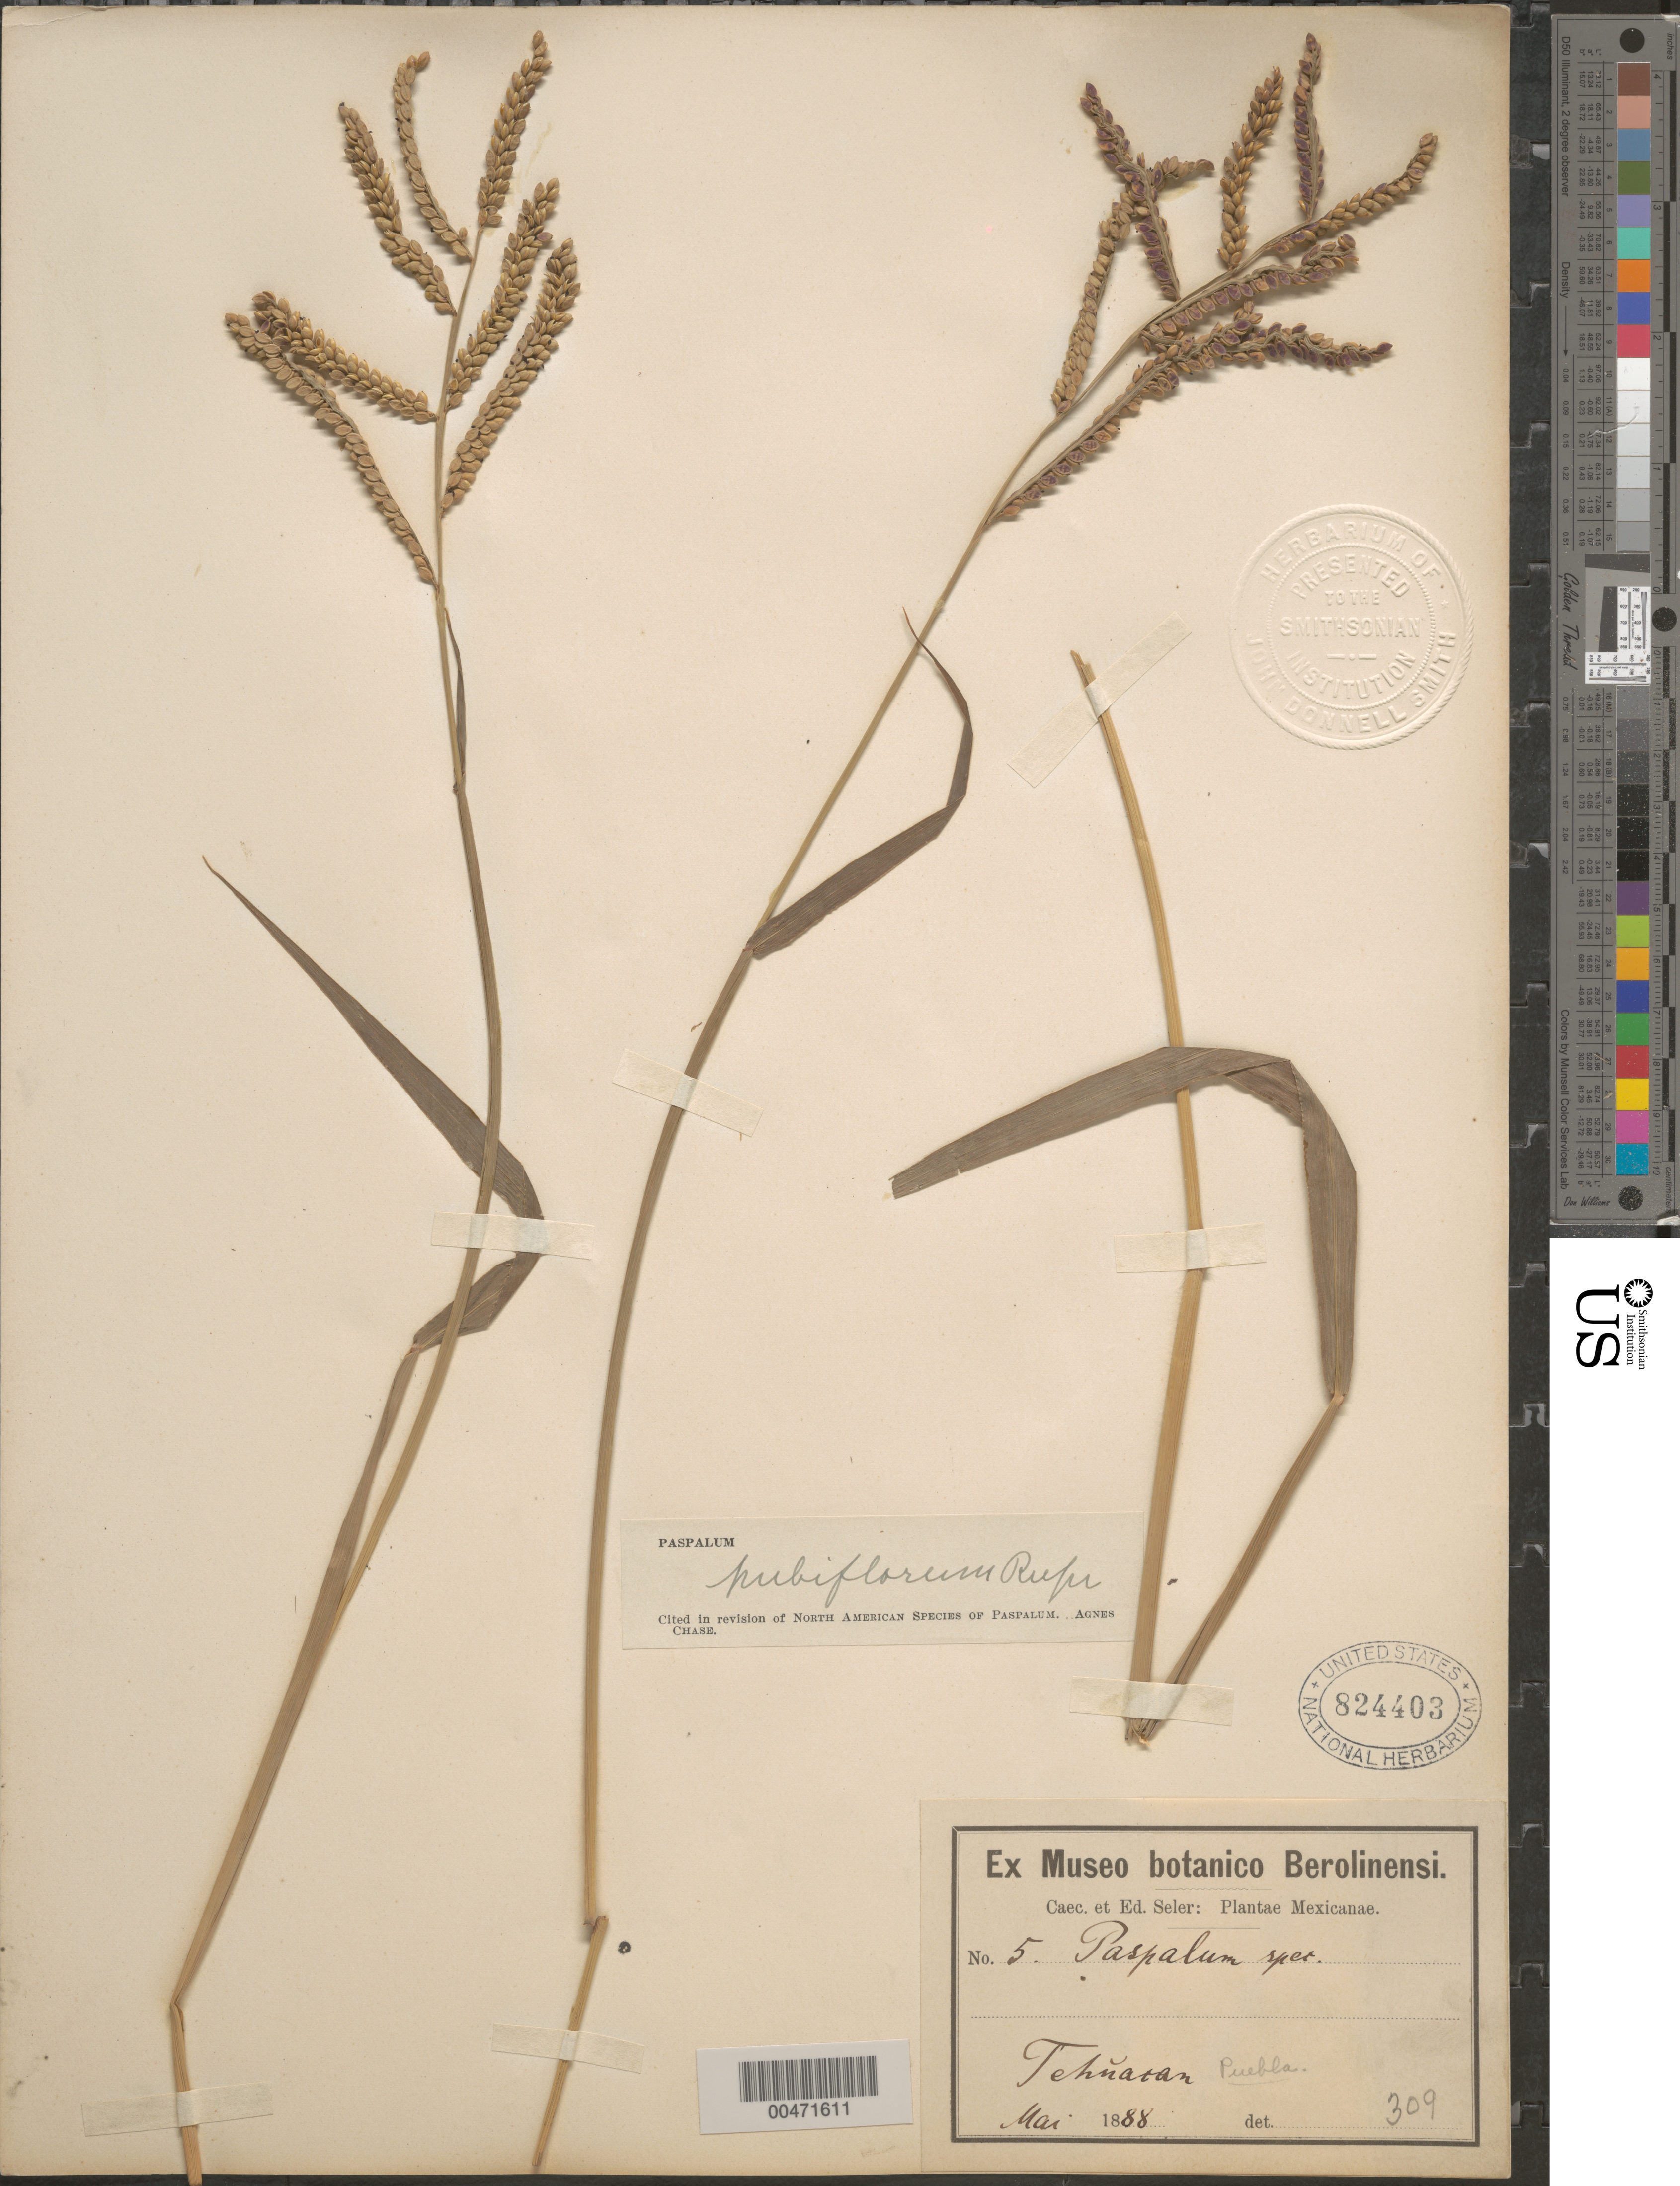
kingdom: Plantae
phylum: Tracheophyta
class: Liliopsida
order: Poales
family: Poaceae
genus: Paspalum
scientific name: Paspalum pubiflorum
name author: Rupr. ex E. Fourn.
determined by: Chase, [M.] Agnes, (US)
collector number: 5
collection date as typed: May 1888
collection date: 1888-05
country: Mexico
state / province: Puebla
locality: Tehuacan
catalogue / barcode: US 824403